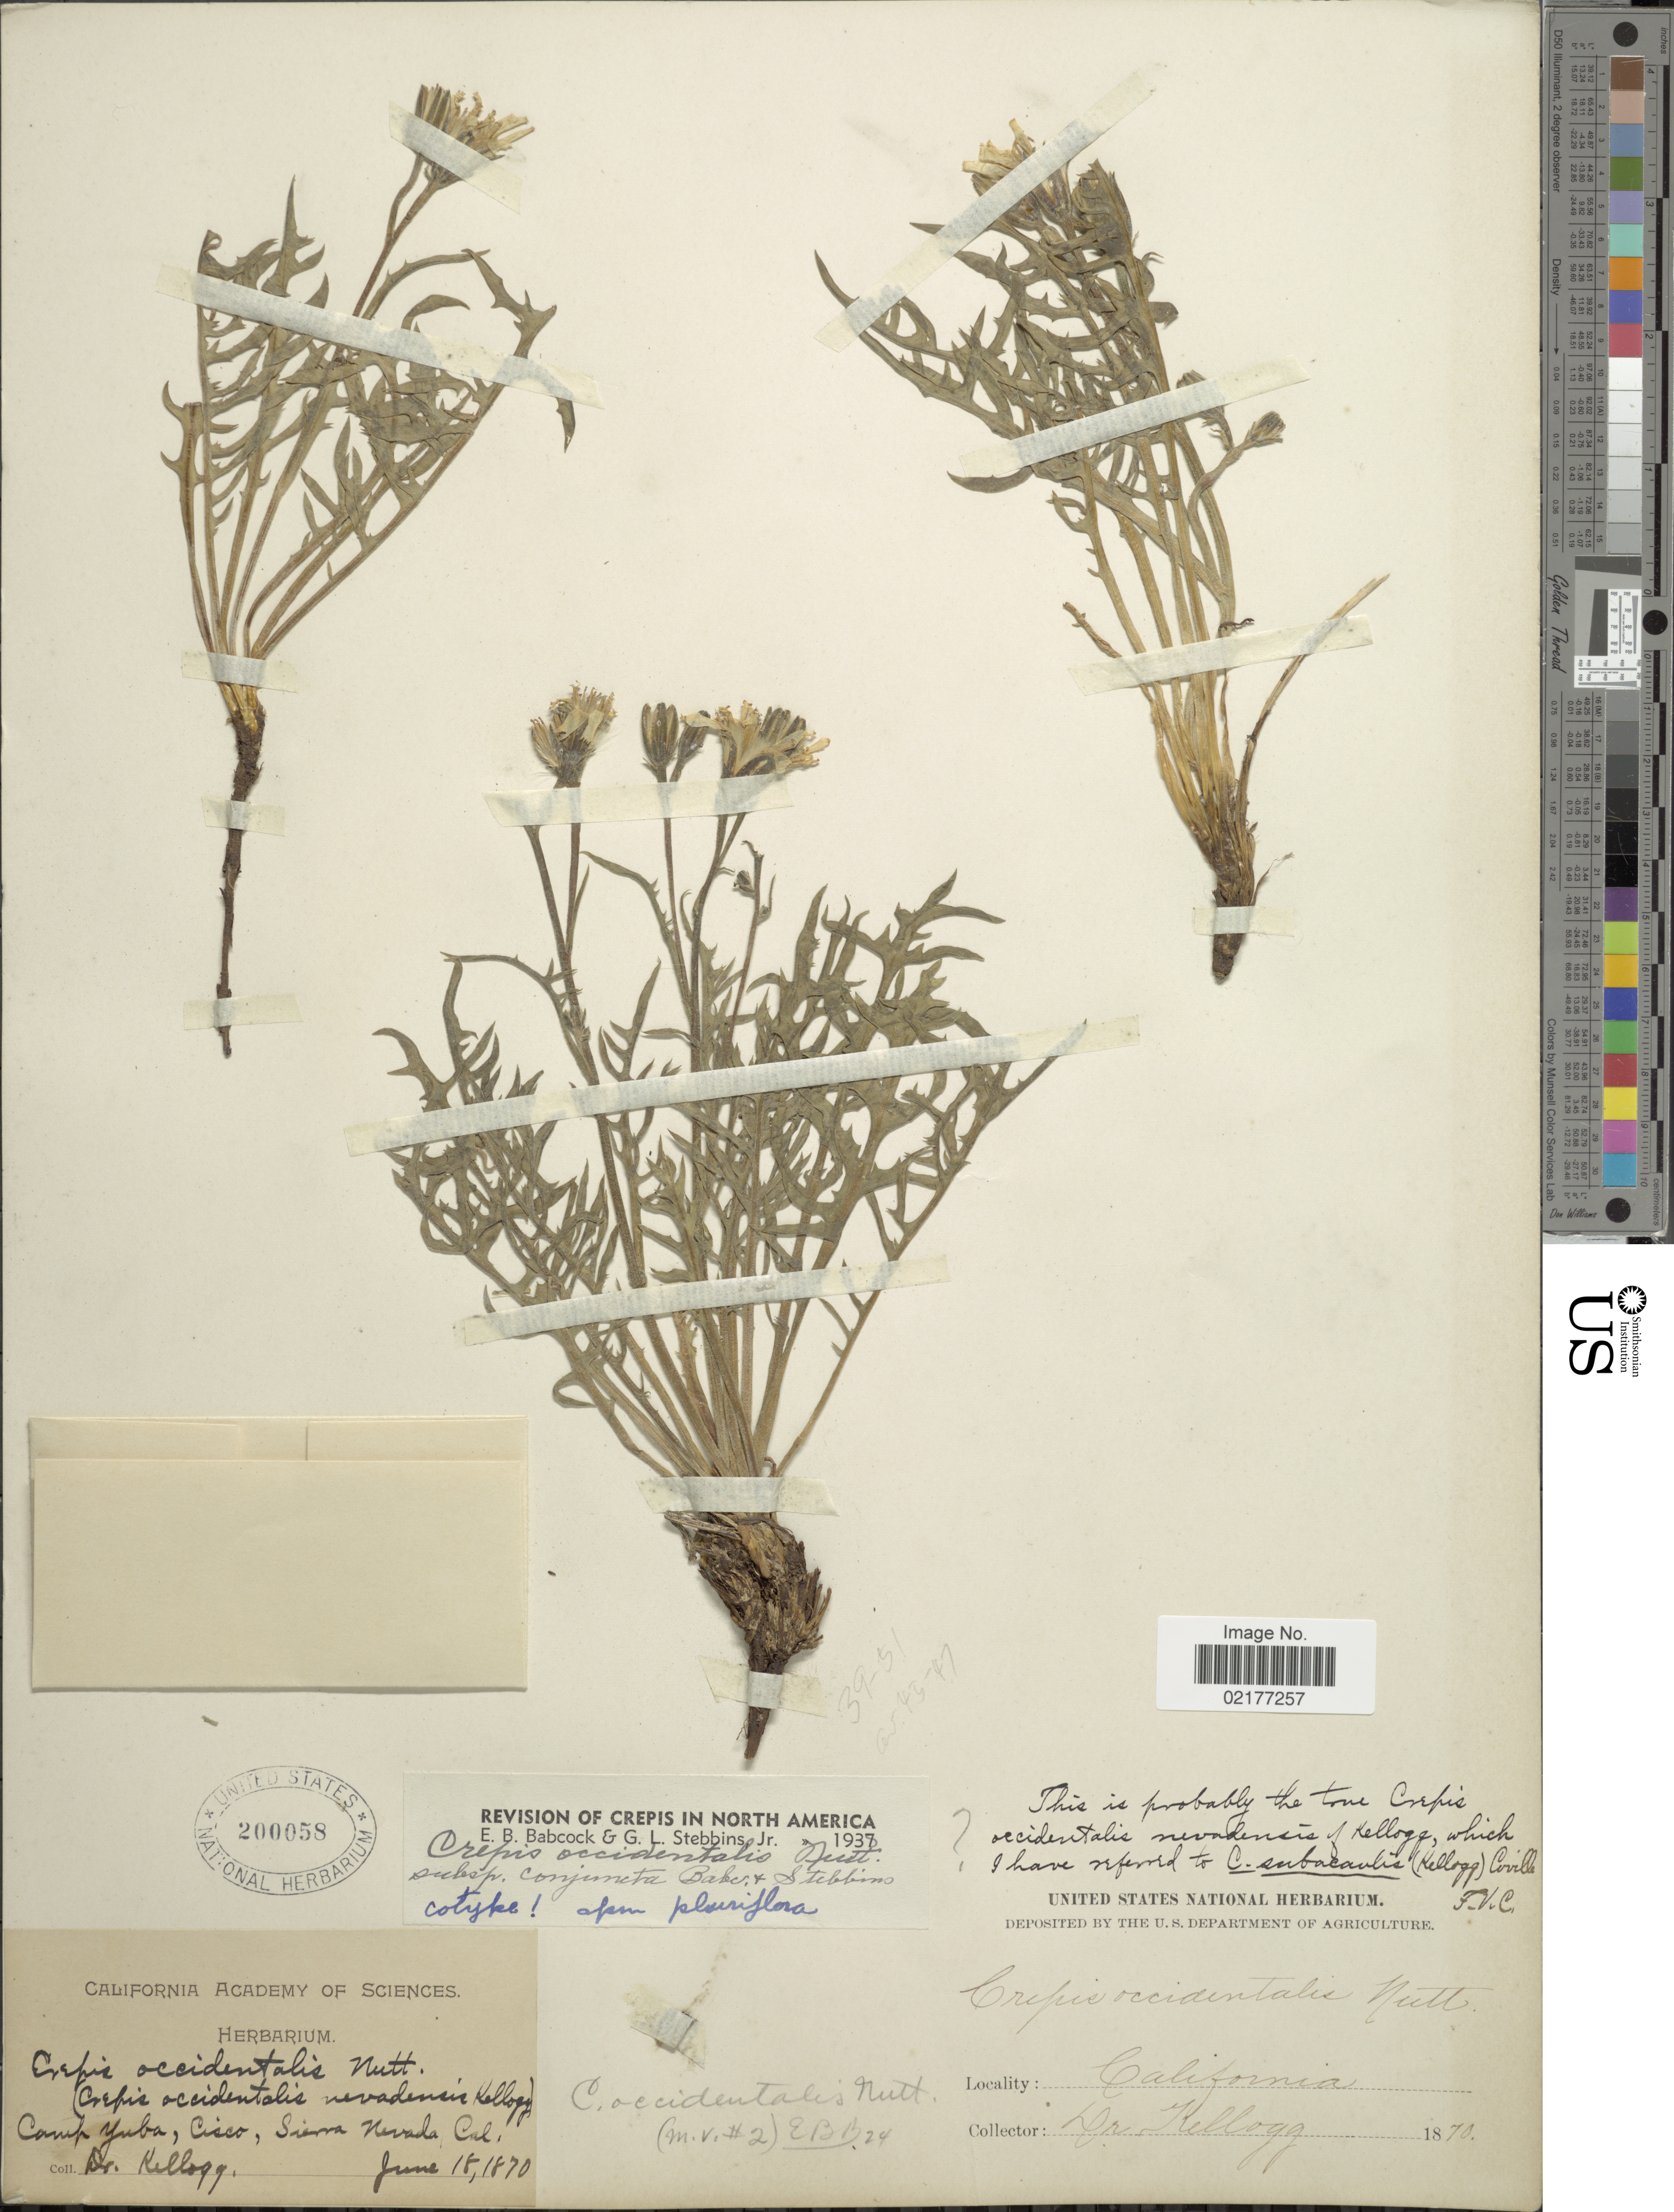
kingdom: Plantae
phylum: Tracheophyta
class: Magnoliopsida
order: Asterales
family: Asteraceae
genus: Crepis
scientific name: Crepis occidentalis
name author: Nutt.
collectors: A. Kellogg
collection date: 1870-06-18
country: United States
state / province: California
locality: Camp Yuba, Cisco, Sierra Nevada, Cal.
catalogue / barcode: US 200058